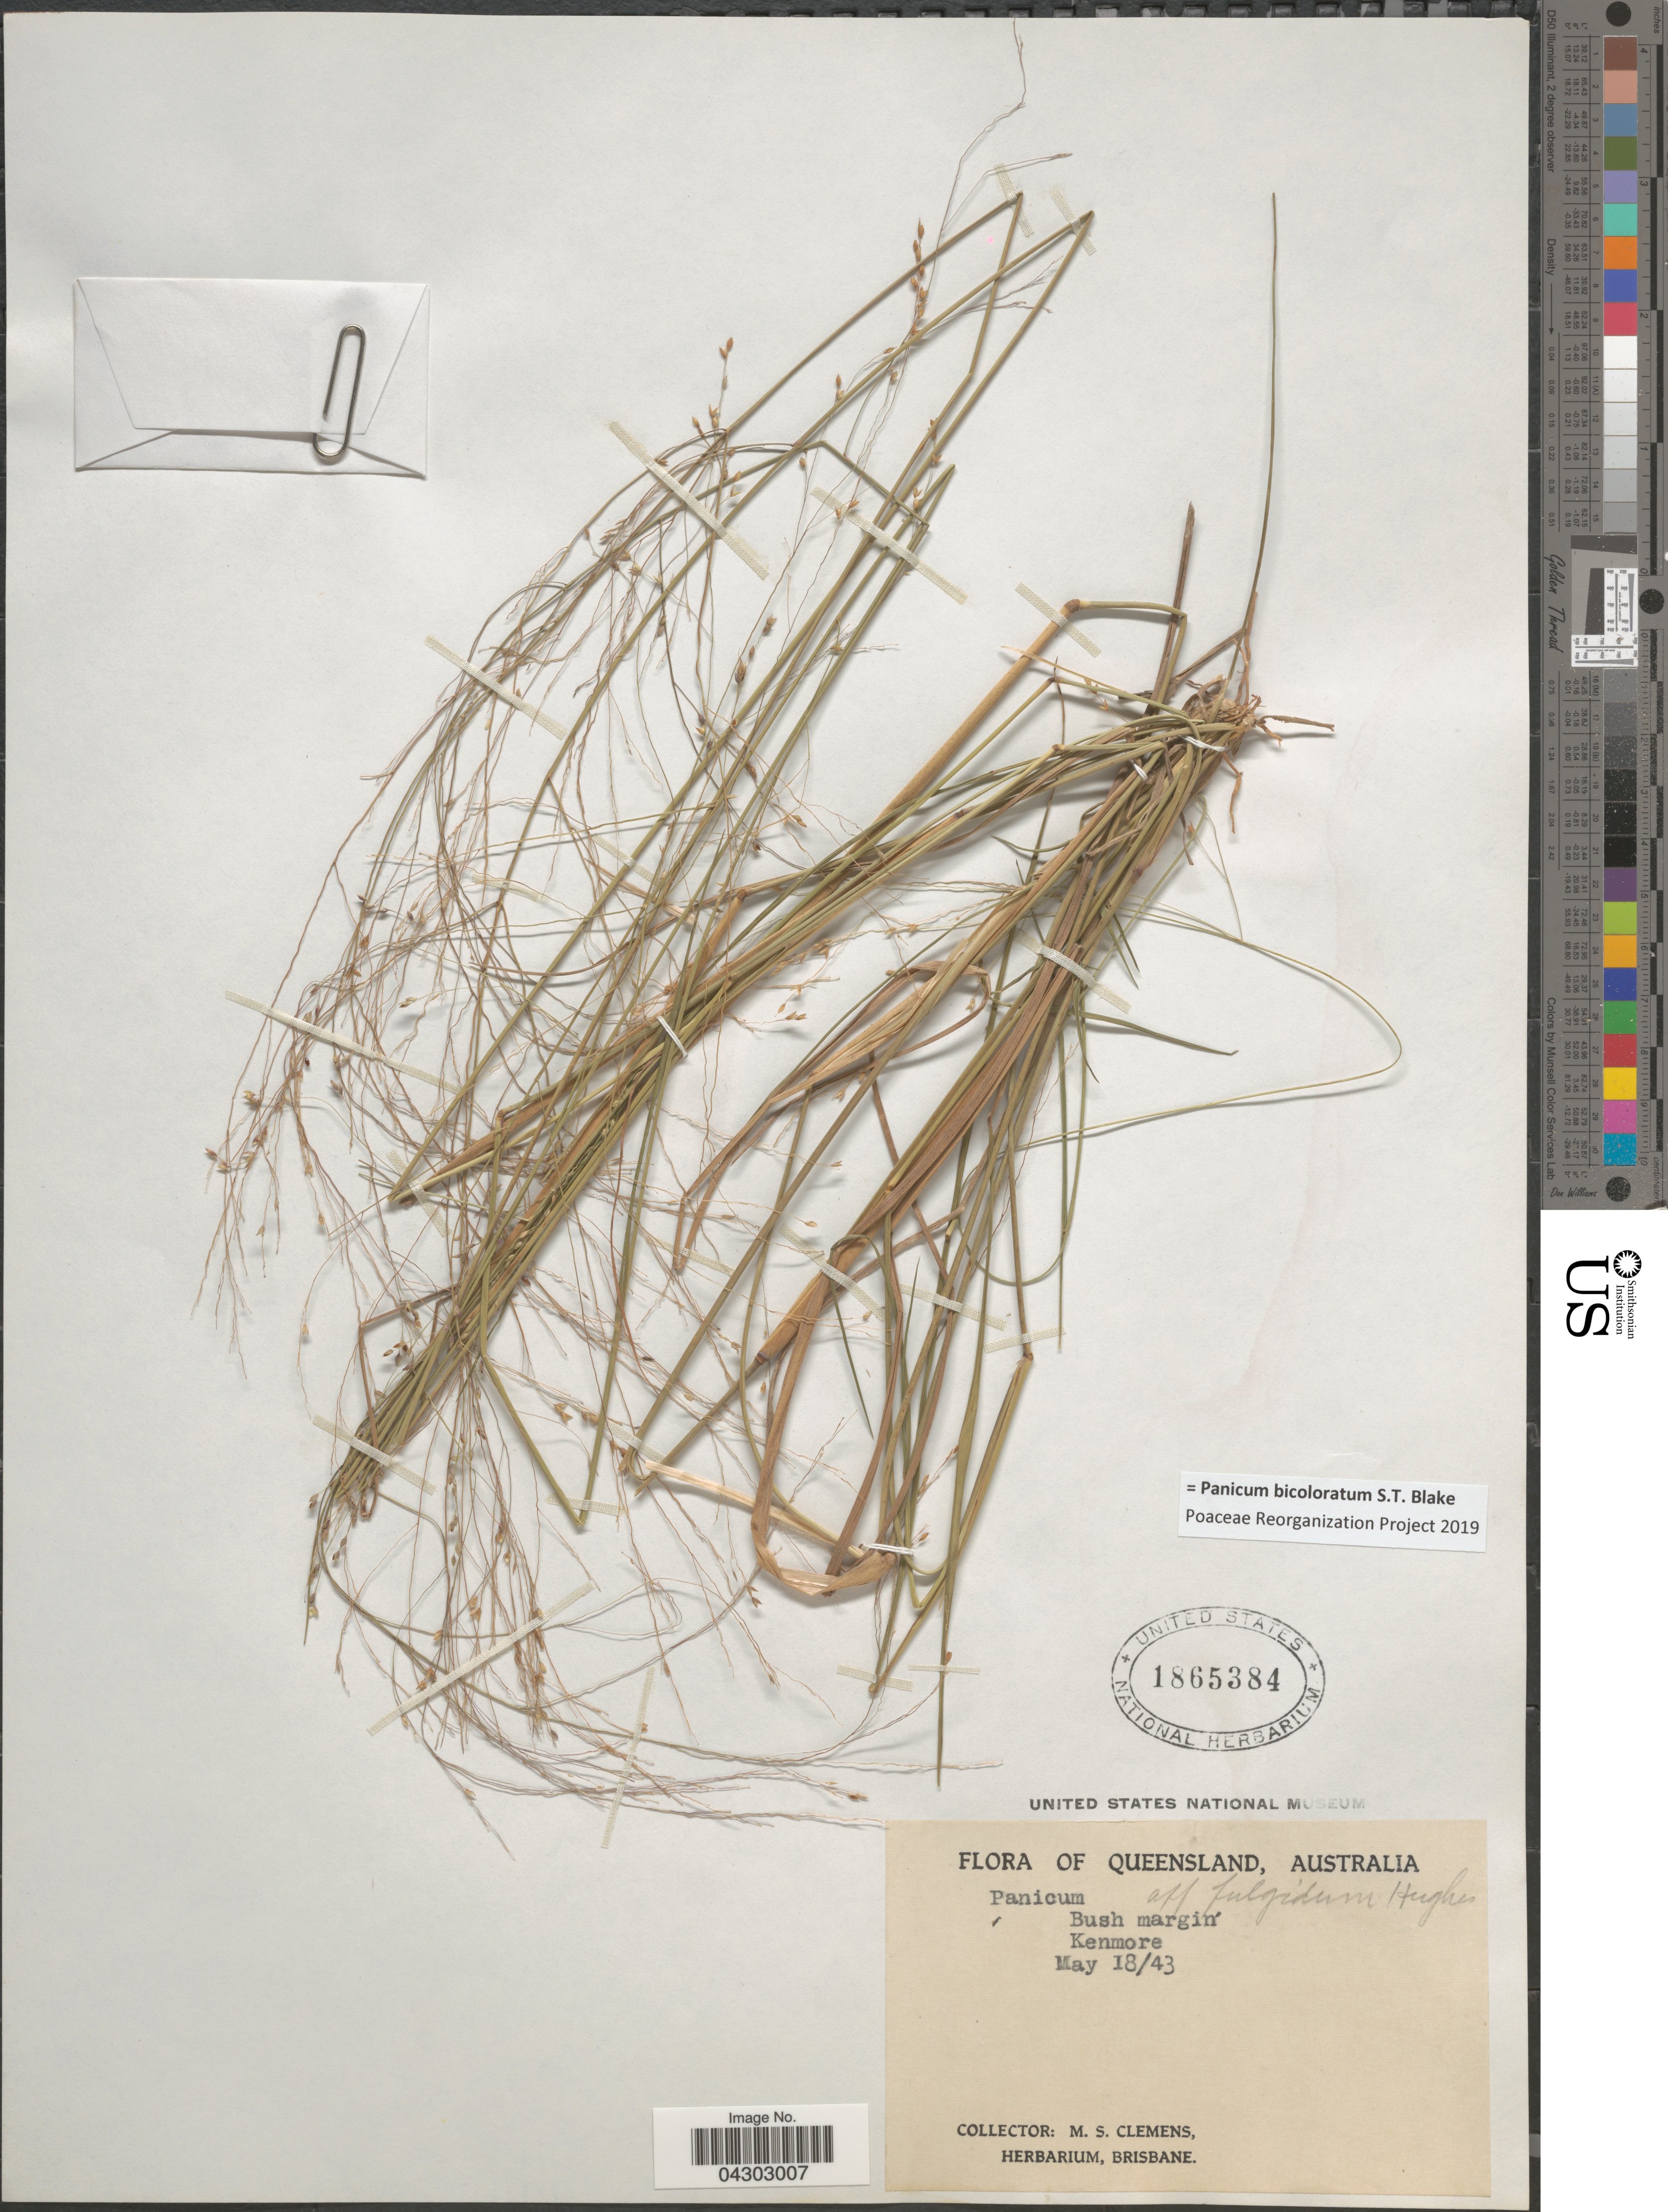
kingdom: Plantae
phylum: Tracheophyta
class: Liliopsida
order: Poales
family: Poaceae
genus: Panicum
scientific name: Panicum bicoloratum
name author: S.T. Blake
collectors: M. S. Clemens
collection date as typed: Transcribed d/m/y: 18/5/43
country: Australia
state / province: Queensland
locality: Kenmore.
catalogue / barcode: US 1865384